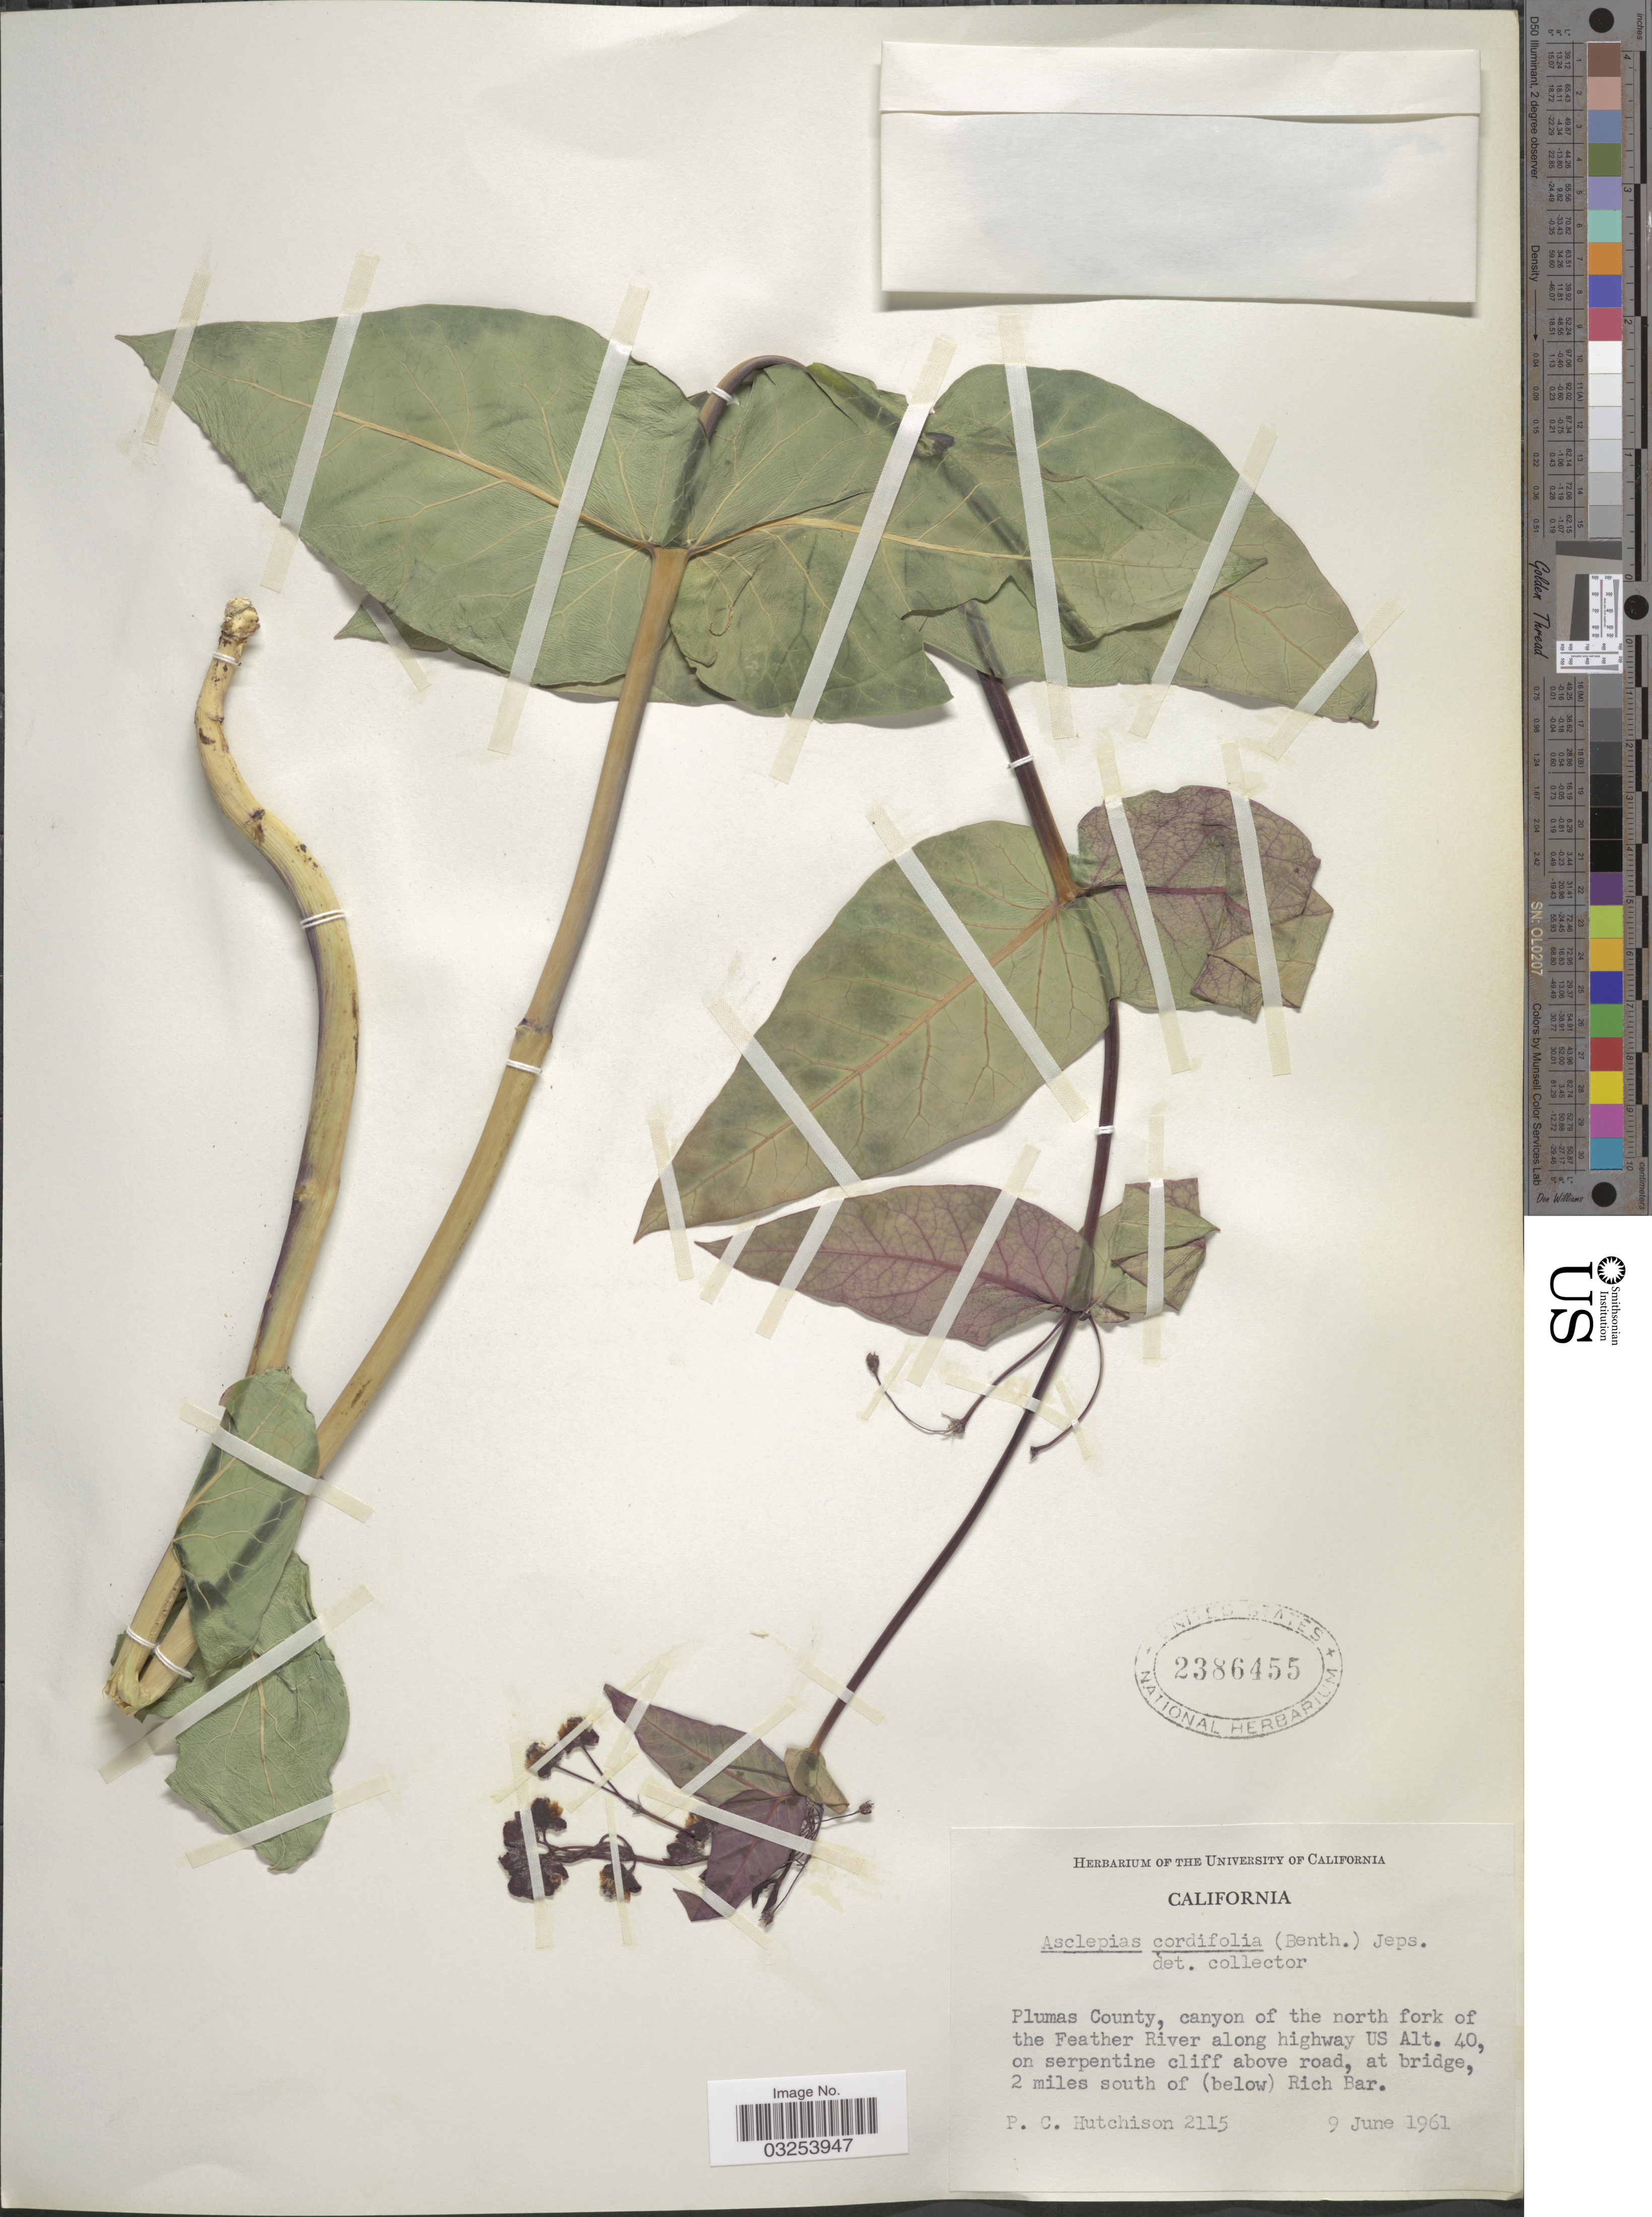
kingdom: Plantae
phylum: Tracheophyta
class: Magnoliopsida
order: Gentianales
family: Apocynaceae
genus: Asclepias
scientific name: Asclepias cordifolia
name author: (Benth.) Jeps.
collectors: P. C. Hutchison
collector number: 2115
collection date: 1961-06-09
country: United States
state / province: California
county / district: Plumas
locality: Plumas County, canyon of the north fork of the Feather River along highway US, on serpentine cliff above road, at bridge, 2 miles south of (below) Rich Bar.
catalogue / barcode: US 2386455